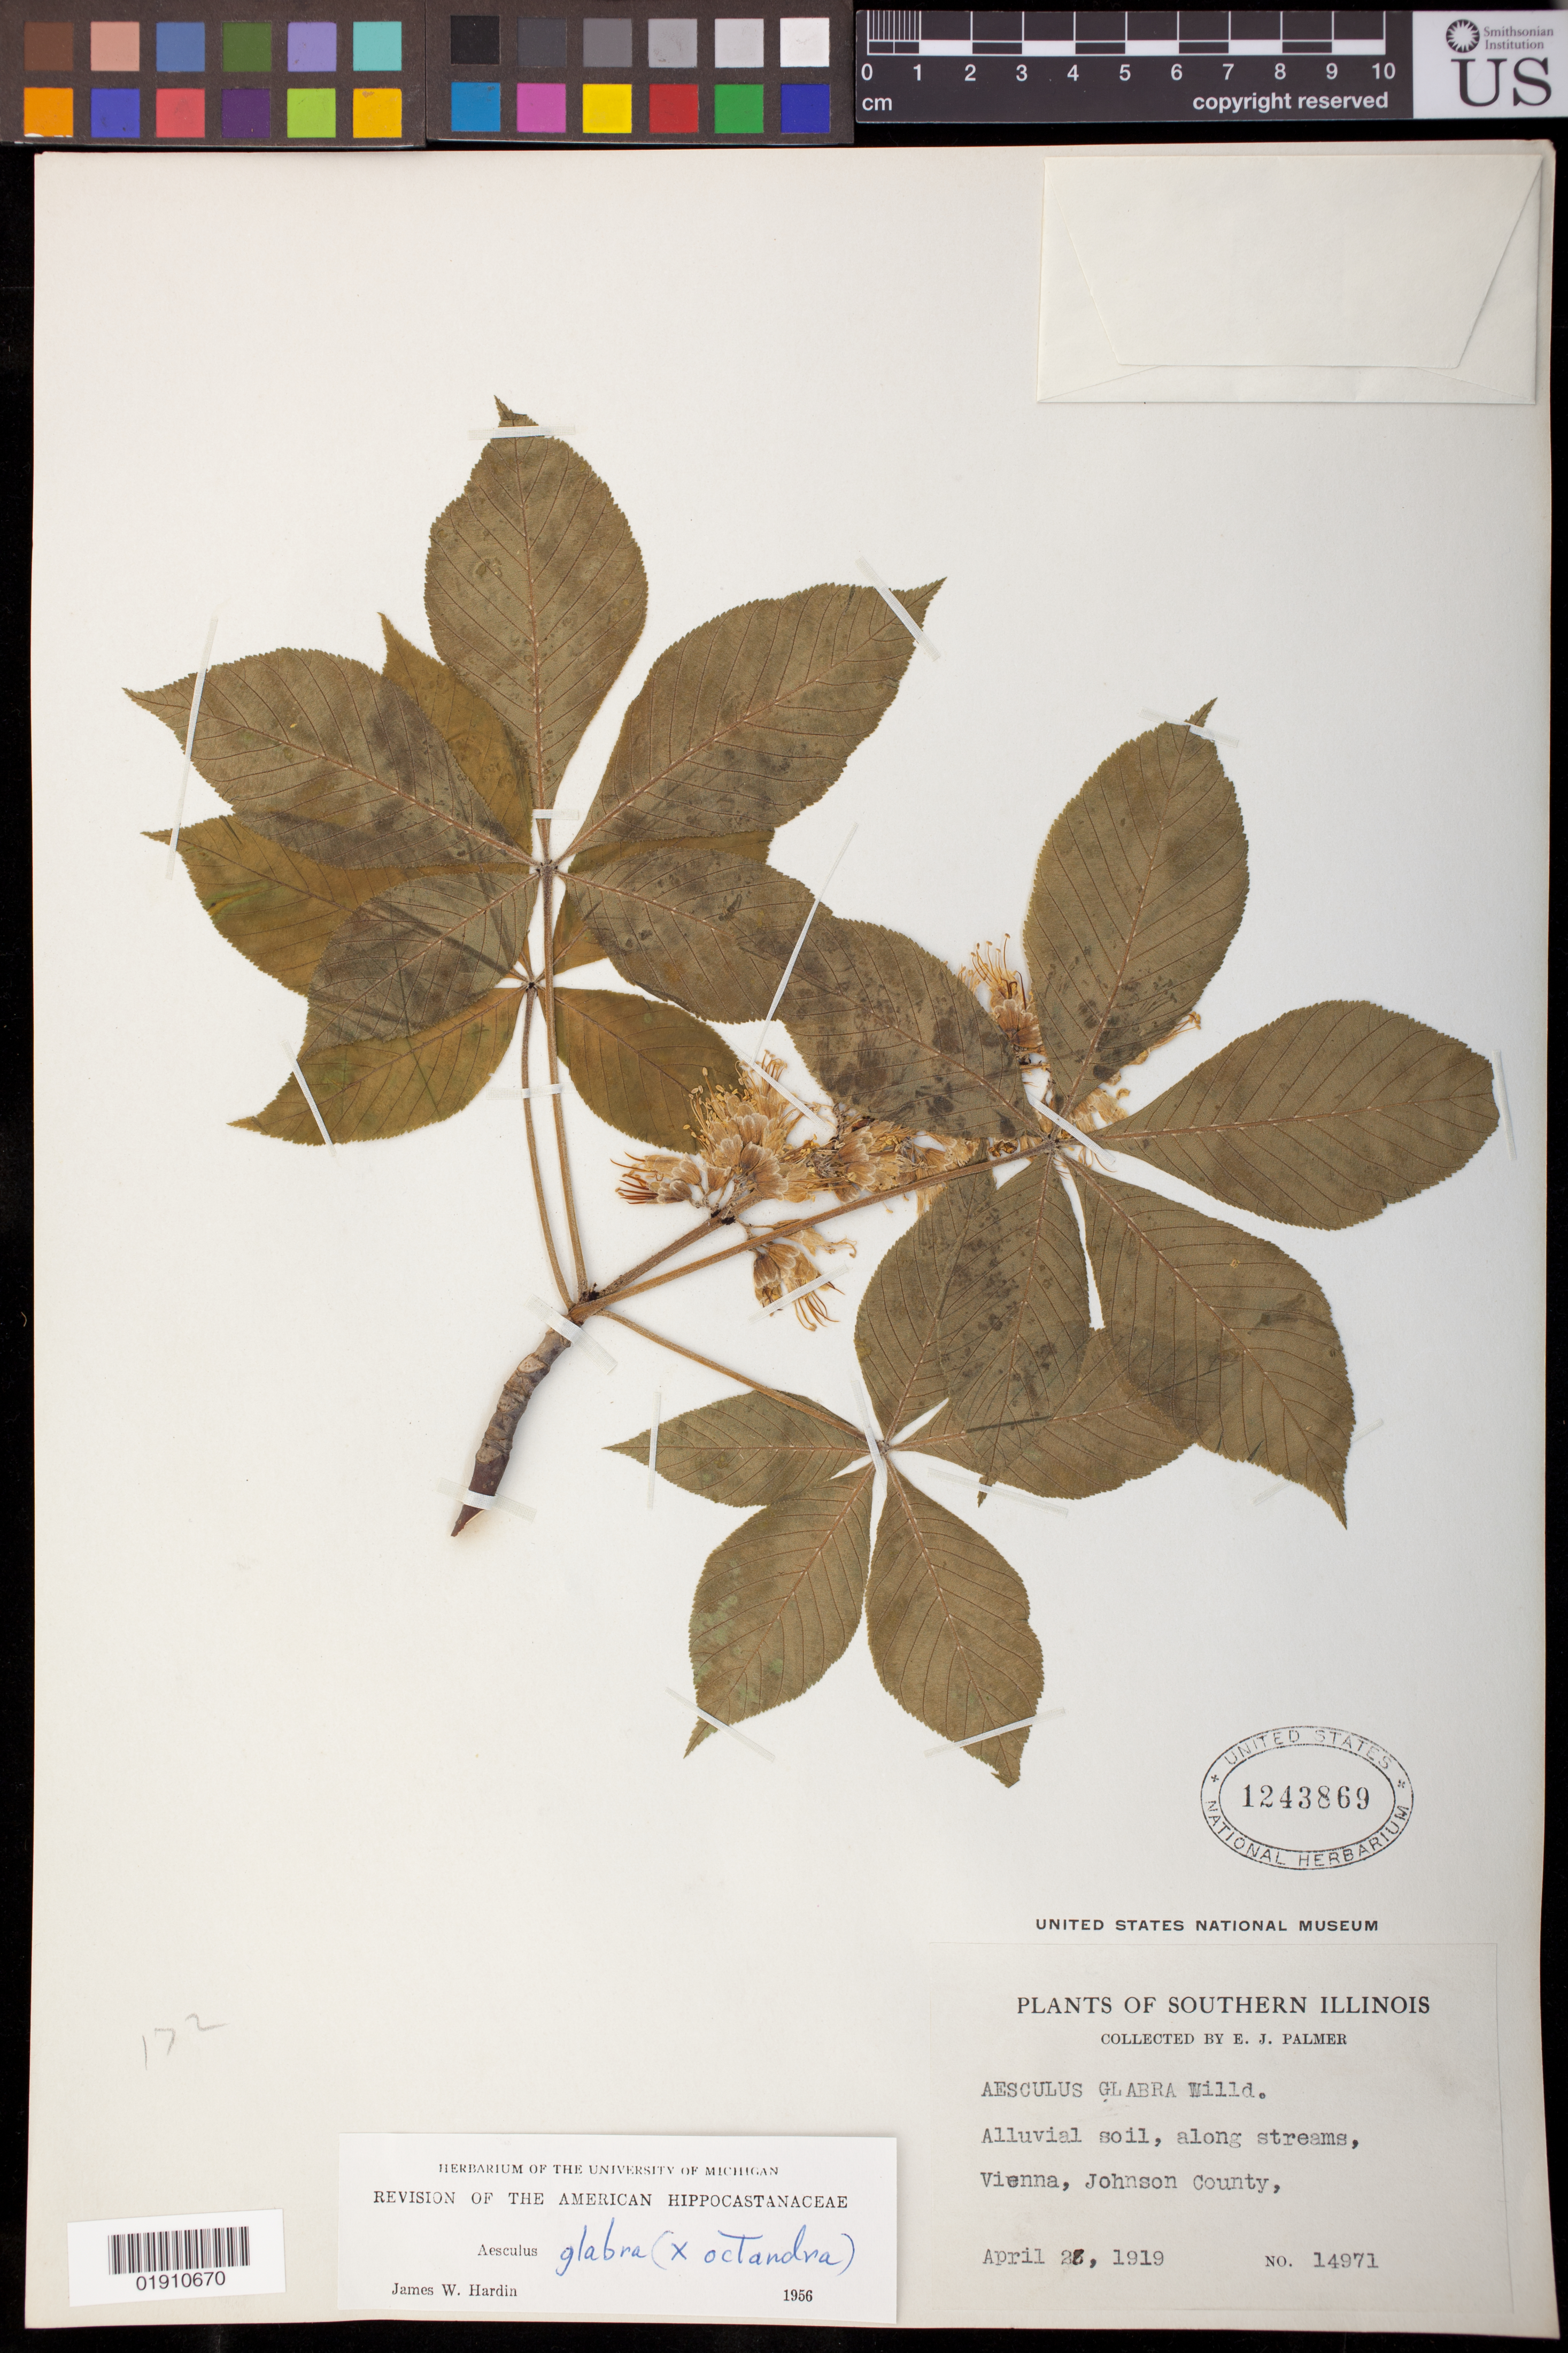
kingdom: Plantae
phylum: Tracheophyta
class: Magnoliopsida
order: Sapindales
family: Sapindaceae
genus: Aesculus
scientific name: Aesculus glabra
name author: Willd.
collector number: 14971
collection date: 1919-04-28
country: United States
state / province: Illinois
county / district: Johnson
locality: Alluvial soil, along streams, Vienna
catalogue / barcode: US 1243869